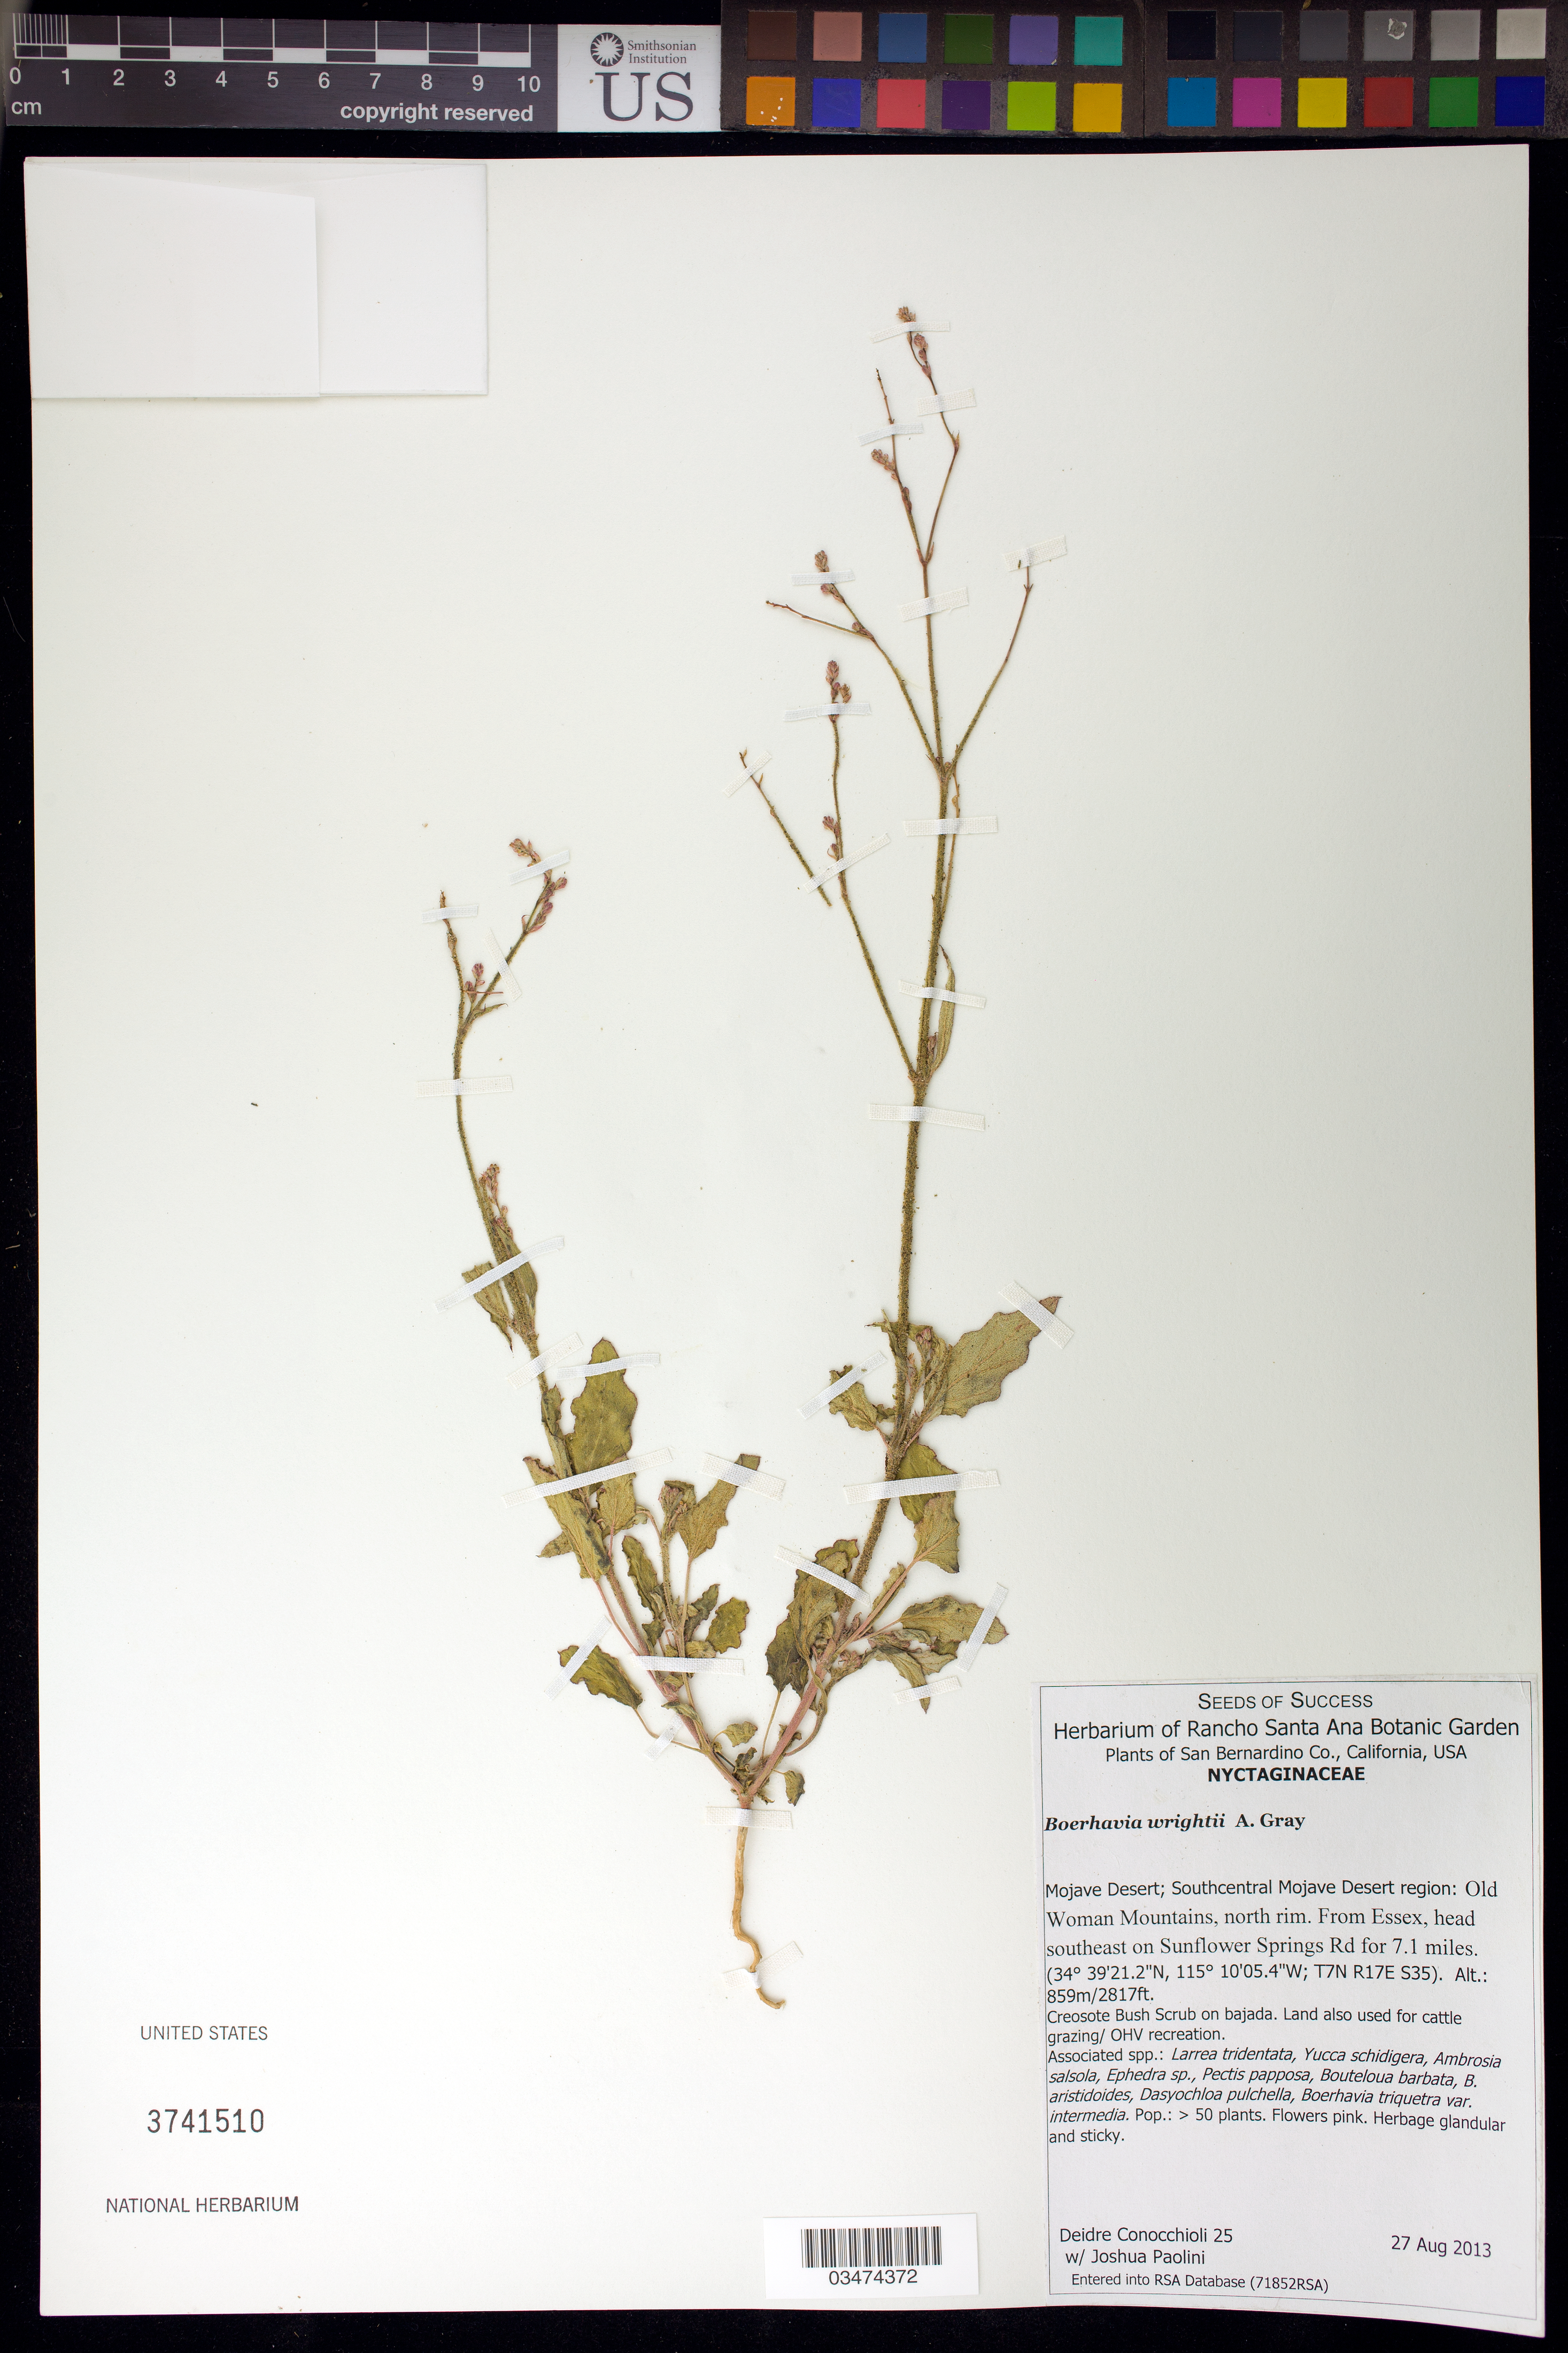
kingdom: Plantae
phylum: Tracheophyta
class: Magnoliopsida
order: Caryophyllales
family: Nyctaginaceae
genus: Boerhavia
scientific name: Boerhavia wrightii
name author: A. Gray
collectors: D. Conocchioli & J. Paolini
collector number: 25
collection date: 2013-08-27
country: United States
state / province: California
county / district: San Bernardino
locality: Old Woman Mountains, north rim, 7.1 mi. on Sunflower Springs Rd.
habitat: Creosote Bush Scrub on bajada.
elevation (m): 859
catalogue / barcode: US 3741510